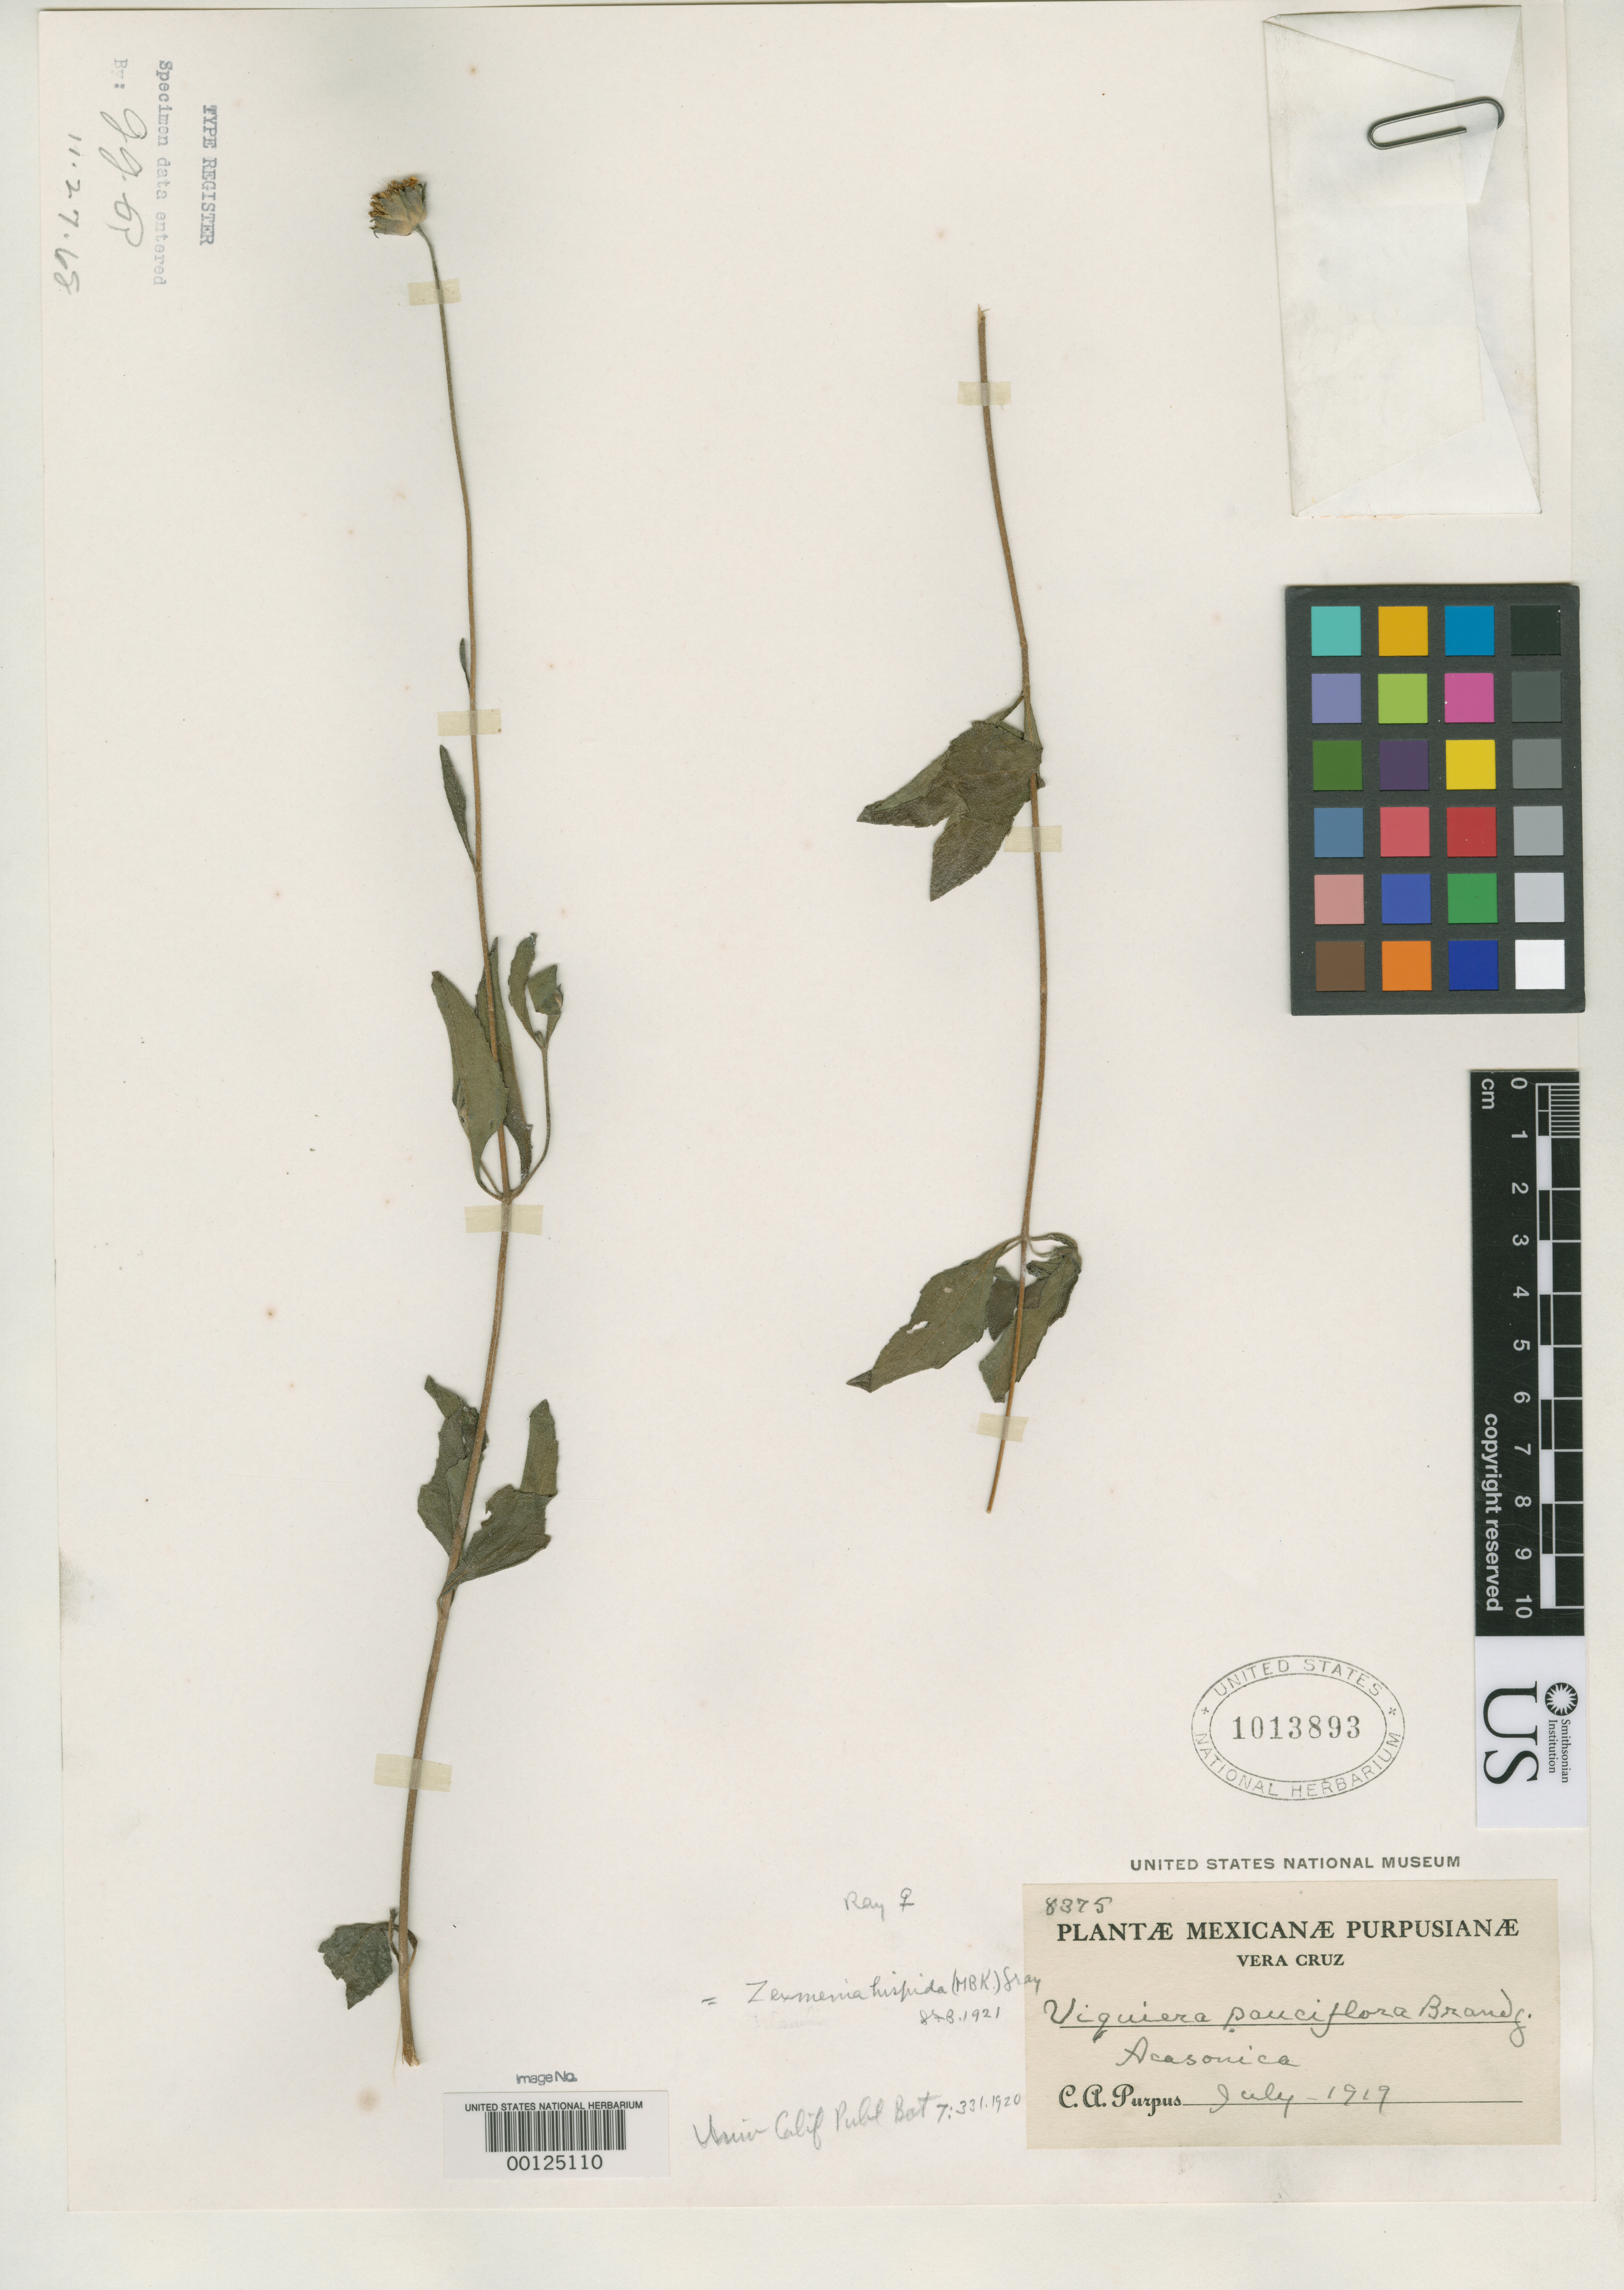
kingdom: Plantae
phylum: Tracheophyta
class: Magnoliopsida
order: Asterales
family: Asteraceae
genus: Viguiera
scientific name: Viguiera pauciflora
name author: Brandegee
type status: Isotype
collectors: C. A. Purpus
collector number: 8375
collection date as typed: Jul 1919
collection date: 1919-07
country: Mexico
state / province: Veracruz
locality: Acasonica.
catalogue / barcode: US 1013893